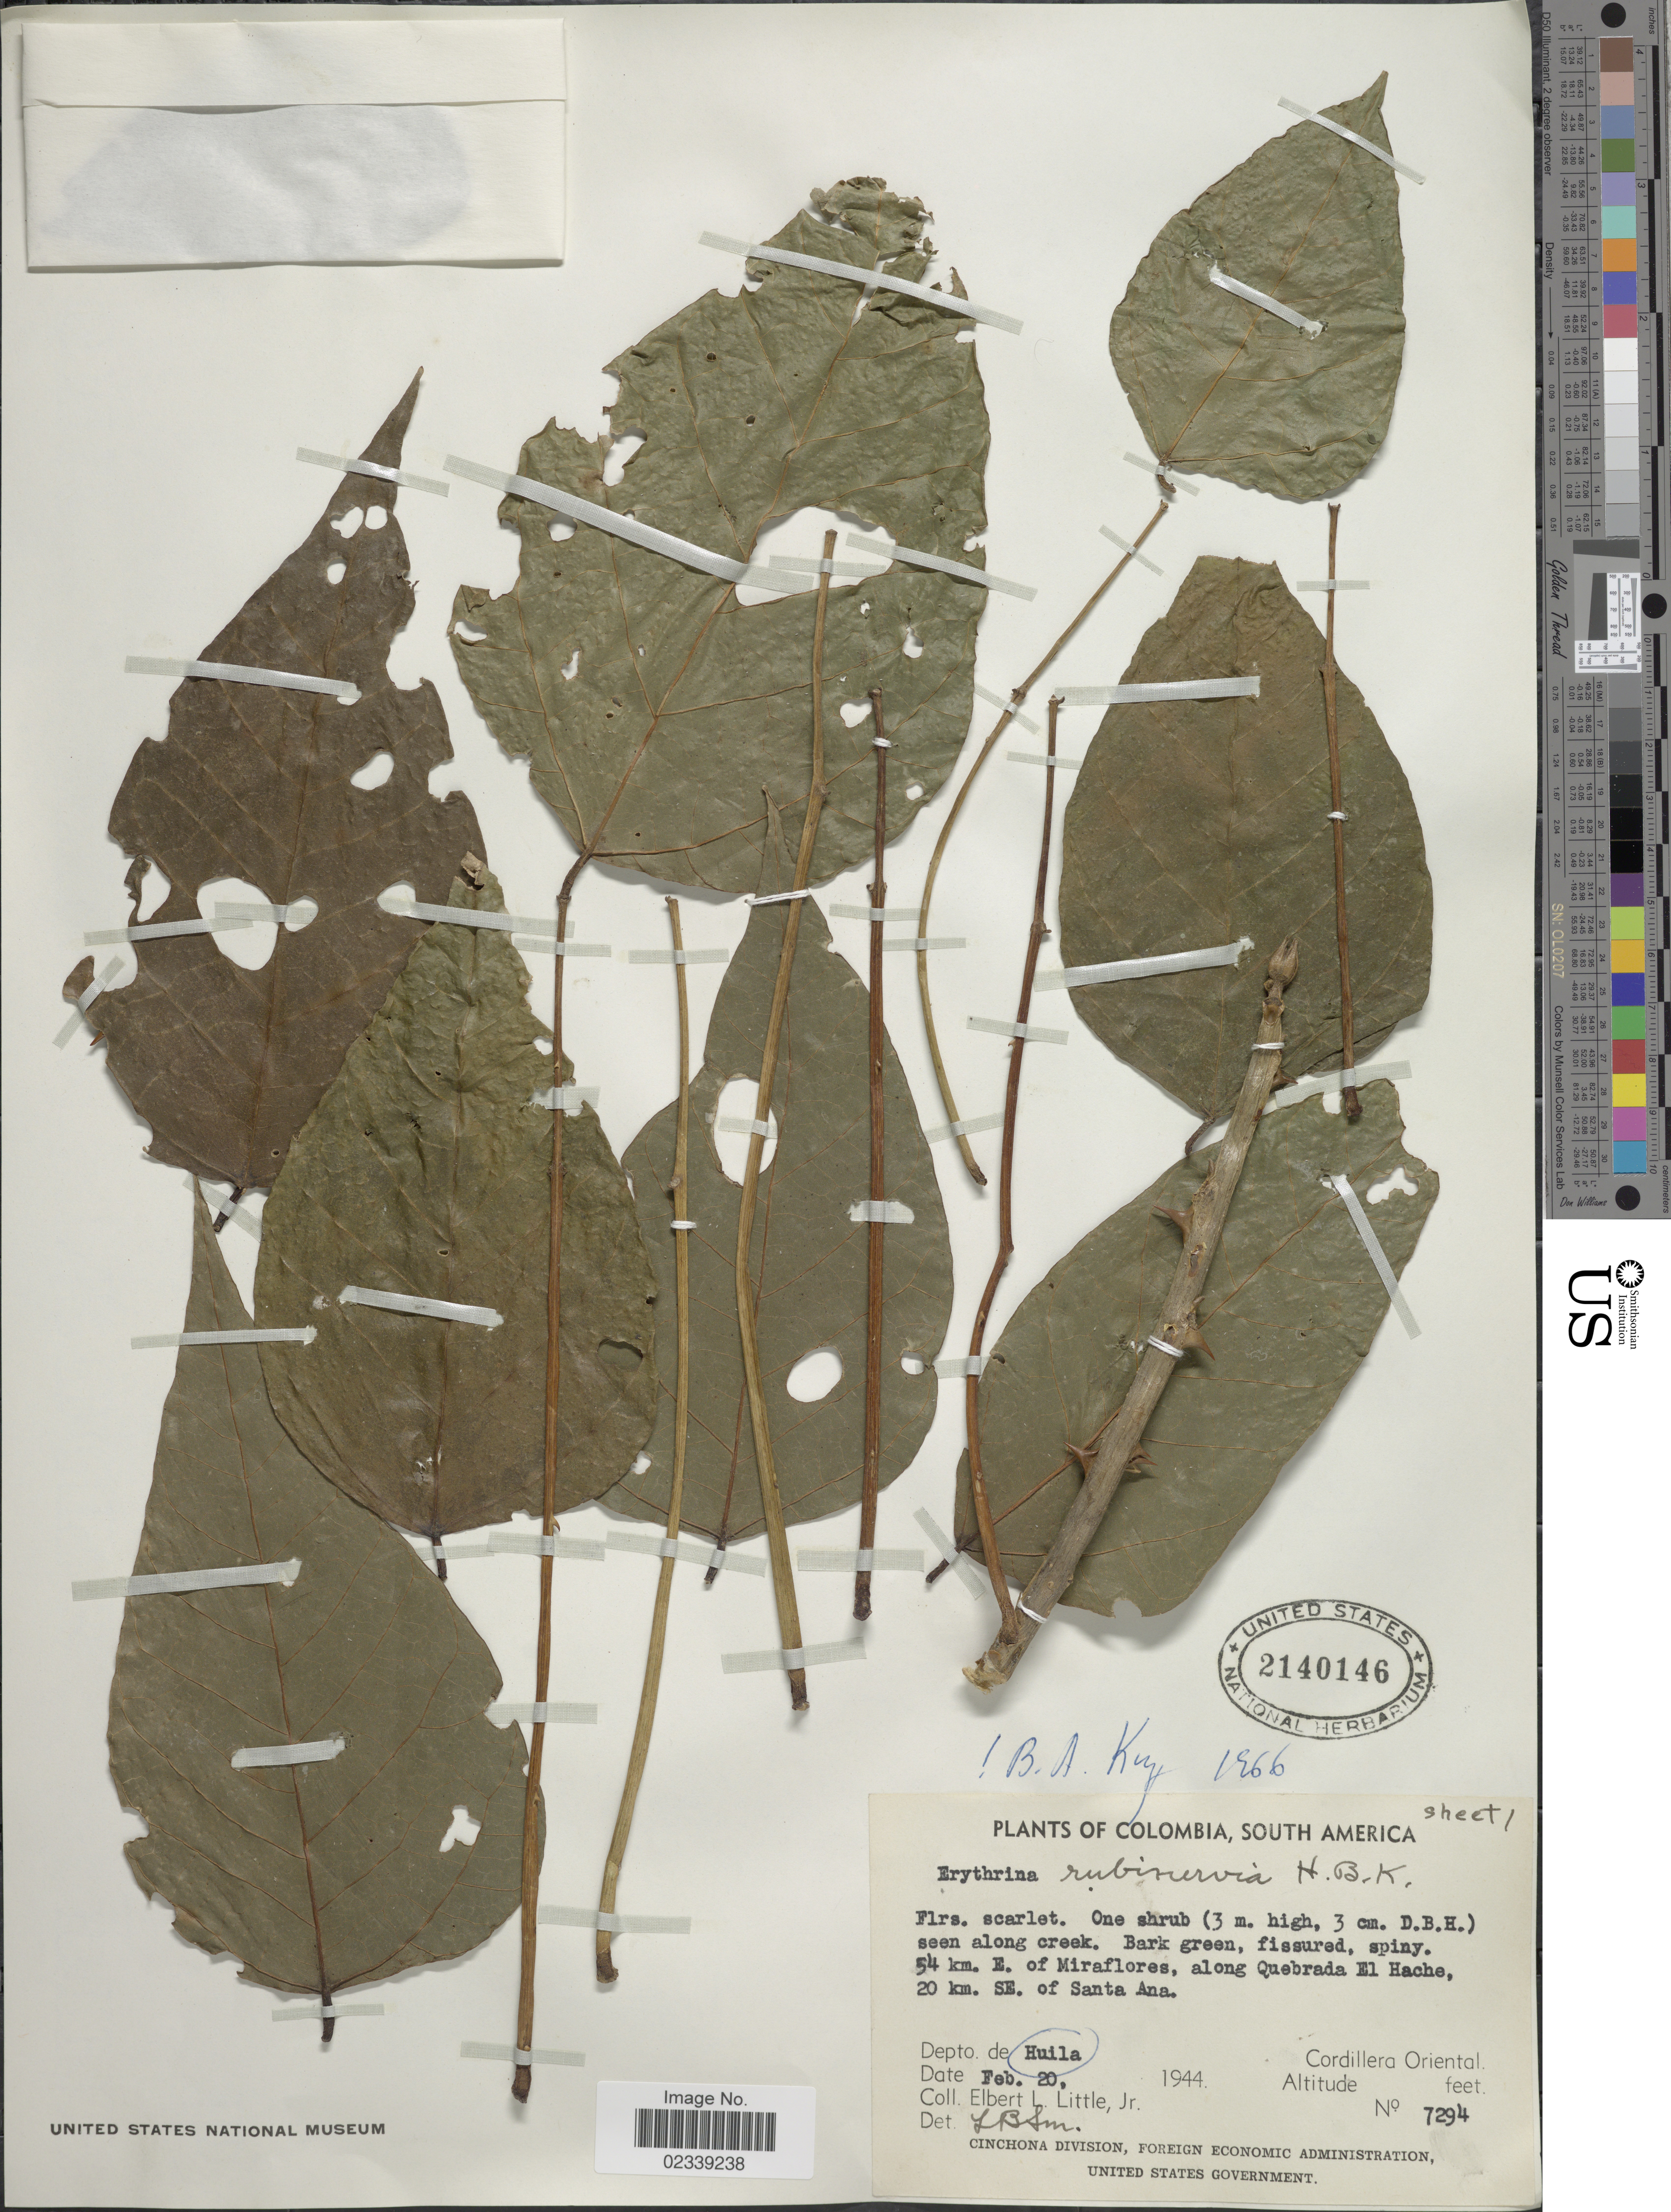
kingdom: Plantae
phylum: Tracheophyta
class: Magnoliopsida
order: Fabales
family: Fabaceae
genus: Erythrina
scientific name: Erythrina rubrinervia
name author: Kunth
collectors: E. L. Little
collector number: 7294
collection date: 1944-02-20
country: Colombia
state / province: Huila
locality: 54 km E of Miraflores, along Quebrada El Hache, 20 km SE of Santa Ana, Cordillera Oriental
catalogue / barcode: US 2140146